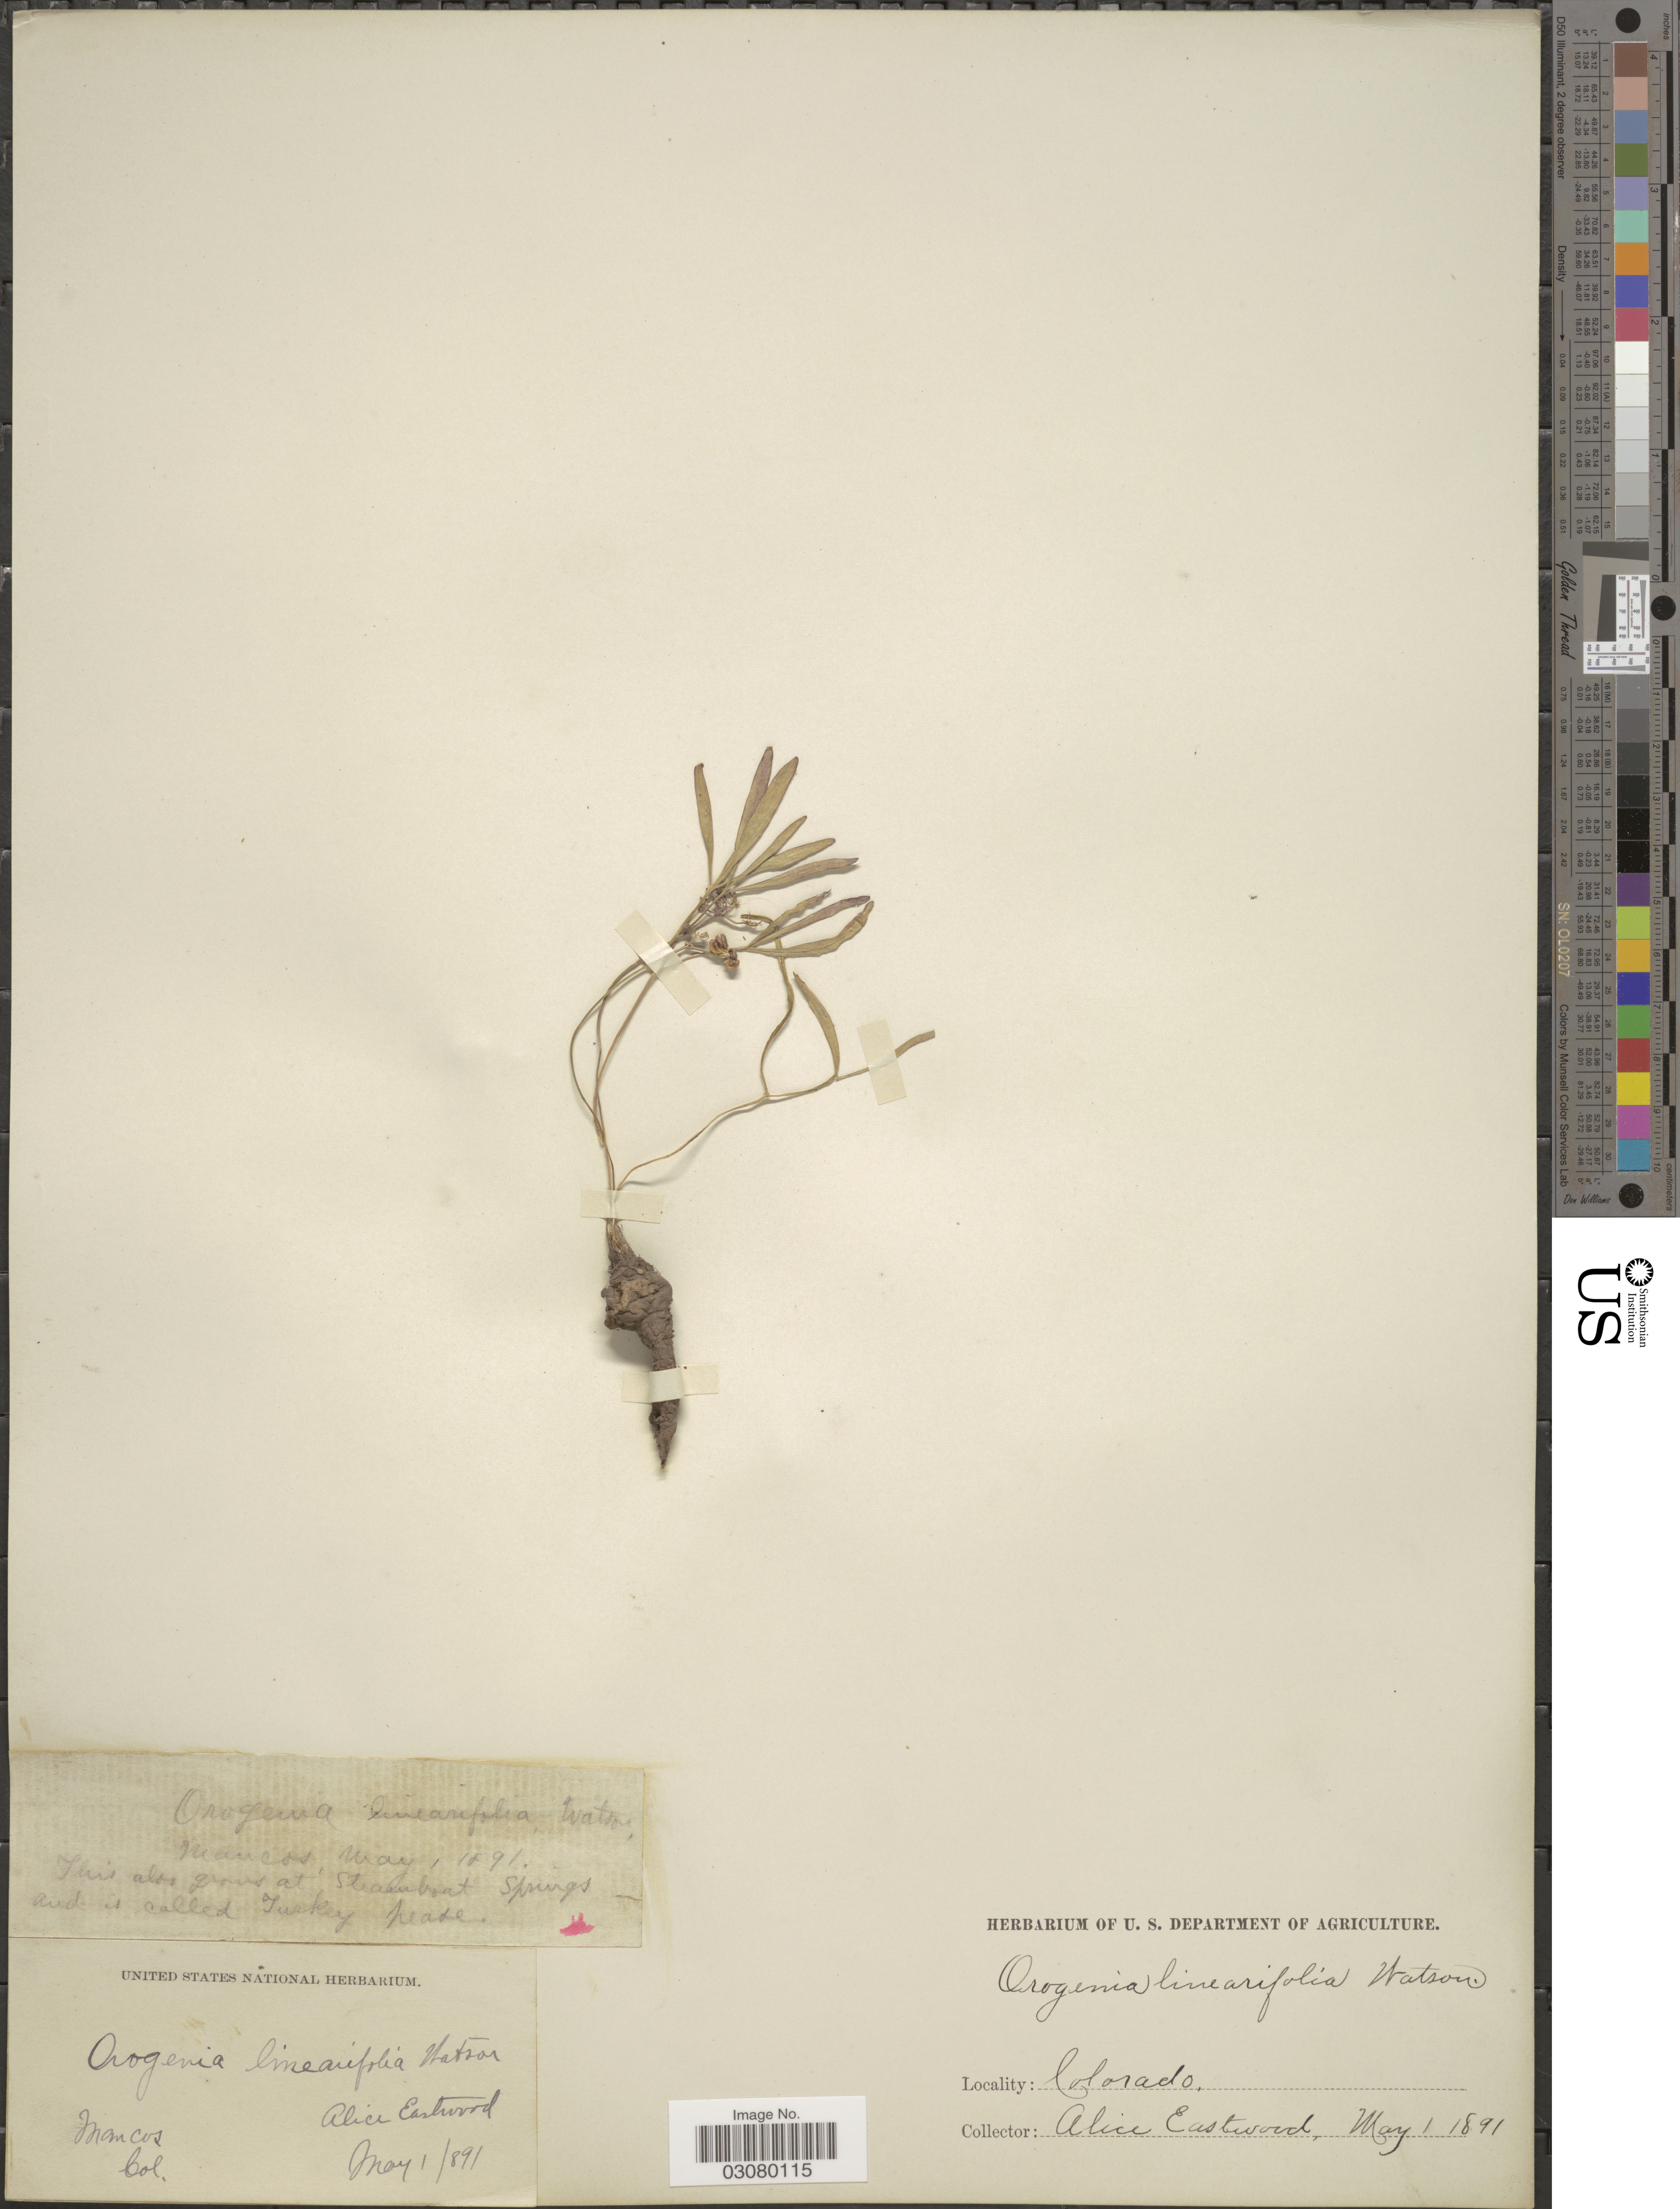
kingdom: Plantae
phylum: Tracheophyta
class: Magnoliopsida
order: Apiales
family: Apiaceae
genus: Orogenia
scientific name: Orogenia linearifolia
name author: S. Watson in C. King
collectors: A. Eastwood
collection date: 1891-05-01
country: United States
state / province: Colorado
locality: Mancos. At Steamboat Springs and is called Turkey Lease. [unsure placement]